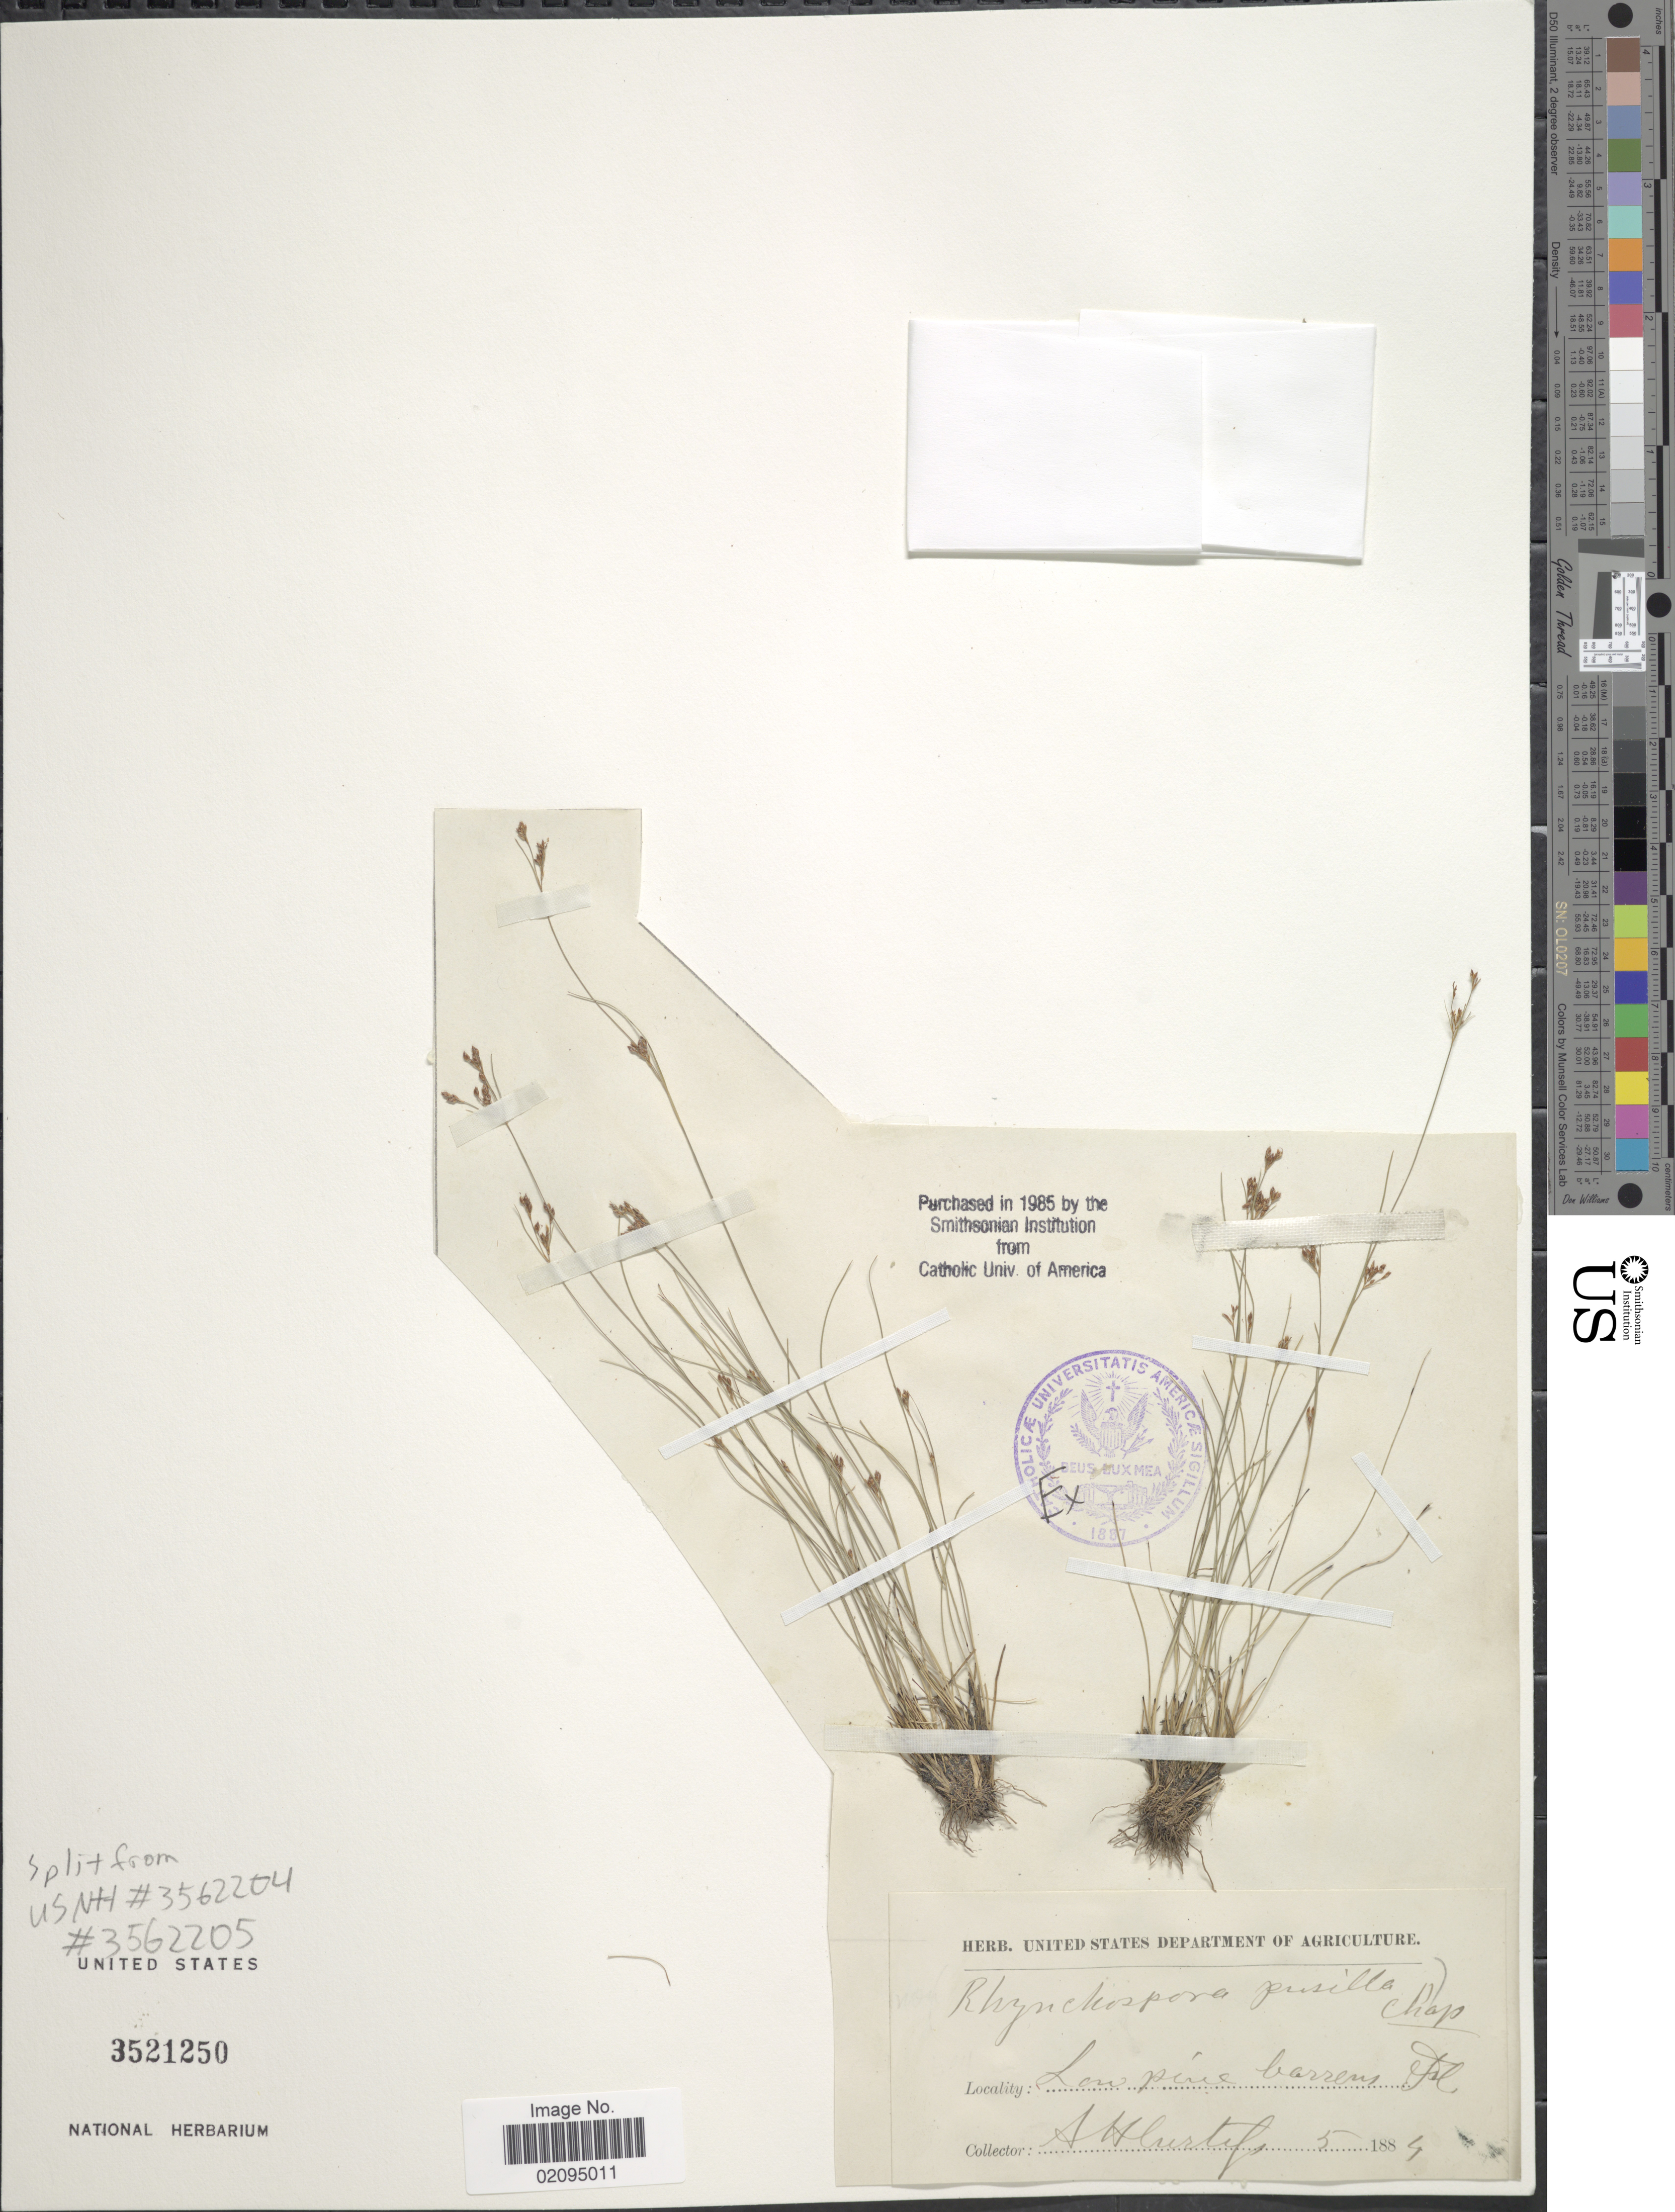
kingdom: Plantae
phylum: Tracheophyta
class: Liliopsida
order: Poales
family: Cyperaceae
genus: Rhynchospora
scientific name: Rhynchospora intermixta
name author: C. Wright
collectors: A. H. Curtiss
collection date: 1884-05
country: United States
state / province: Florida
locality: Low pine barrens, Fl.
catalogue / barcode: US 3521250